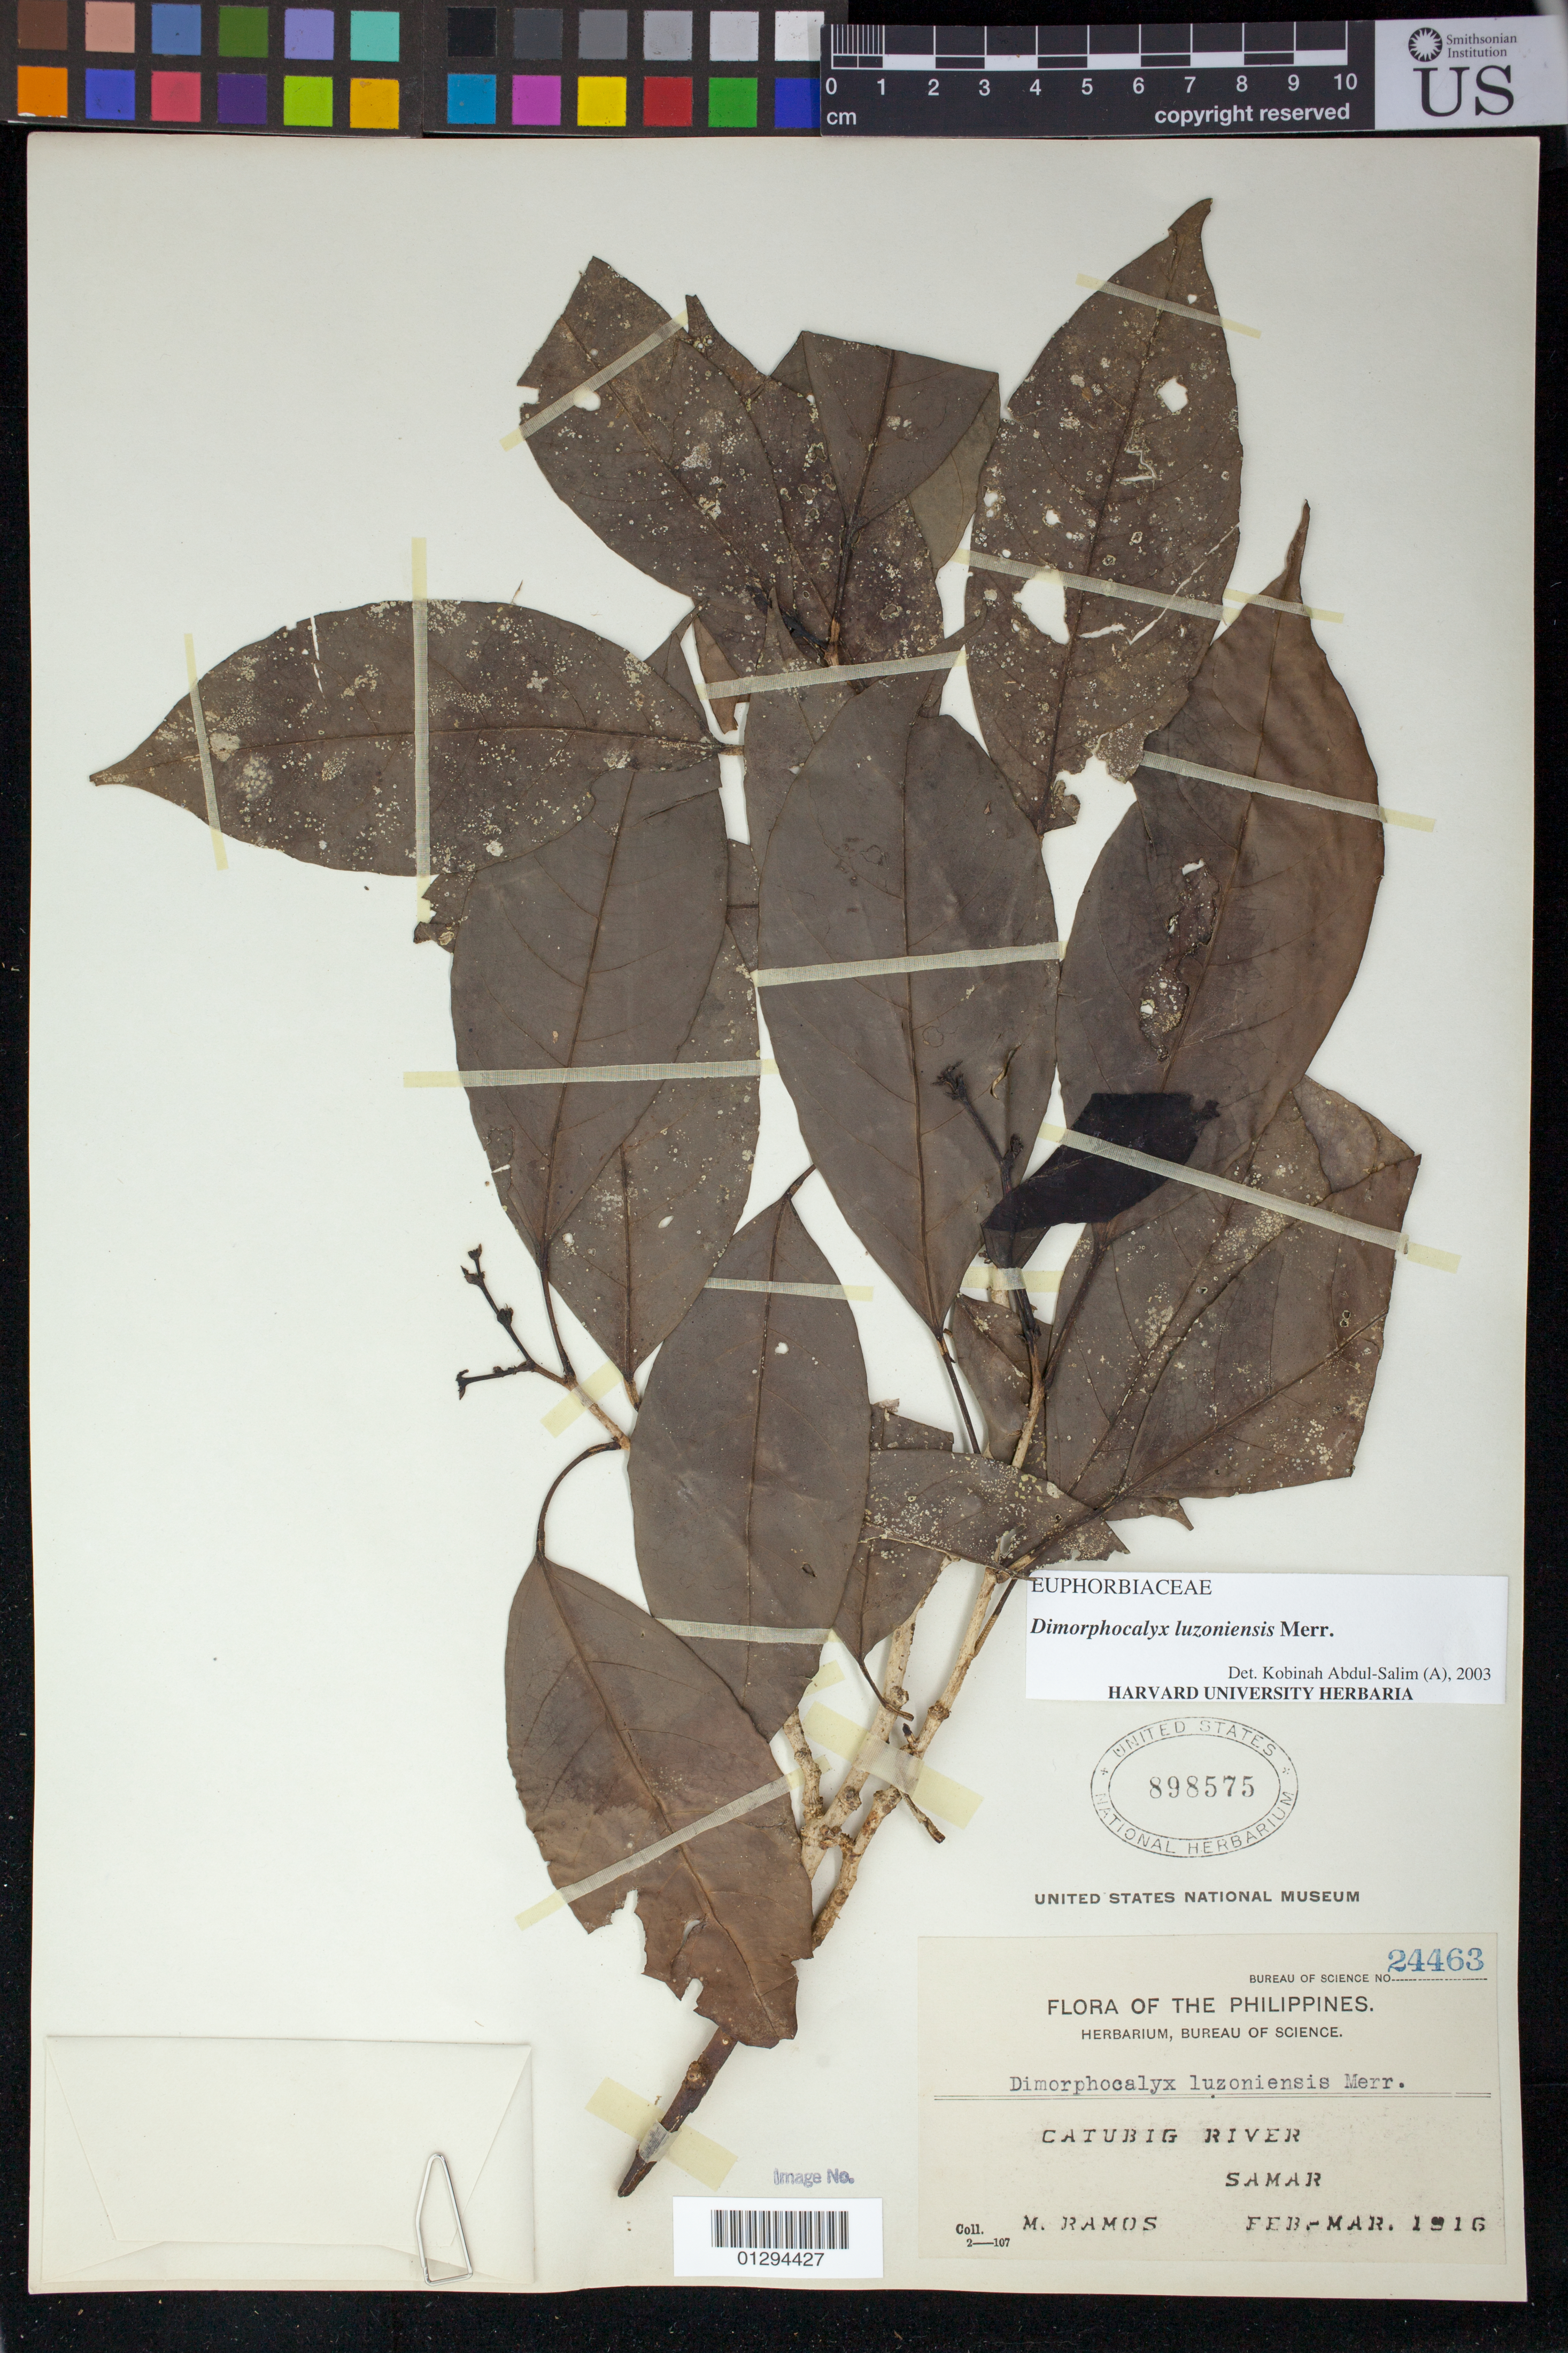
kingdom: Plantae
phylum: Tracheophyta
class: Magnoliopsida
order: Malpighiales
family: Euphorbiaceae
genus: Dimorphocalyx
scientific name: Dimorphocalyx luzoniensis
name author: Merr.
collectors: M. Ramos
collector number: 2-107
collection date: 1916-02/1916-03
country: Philippines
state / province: Eastern Visayas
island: Samar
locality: Catubig River, Samar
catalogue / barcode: US 898575